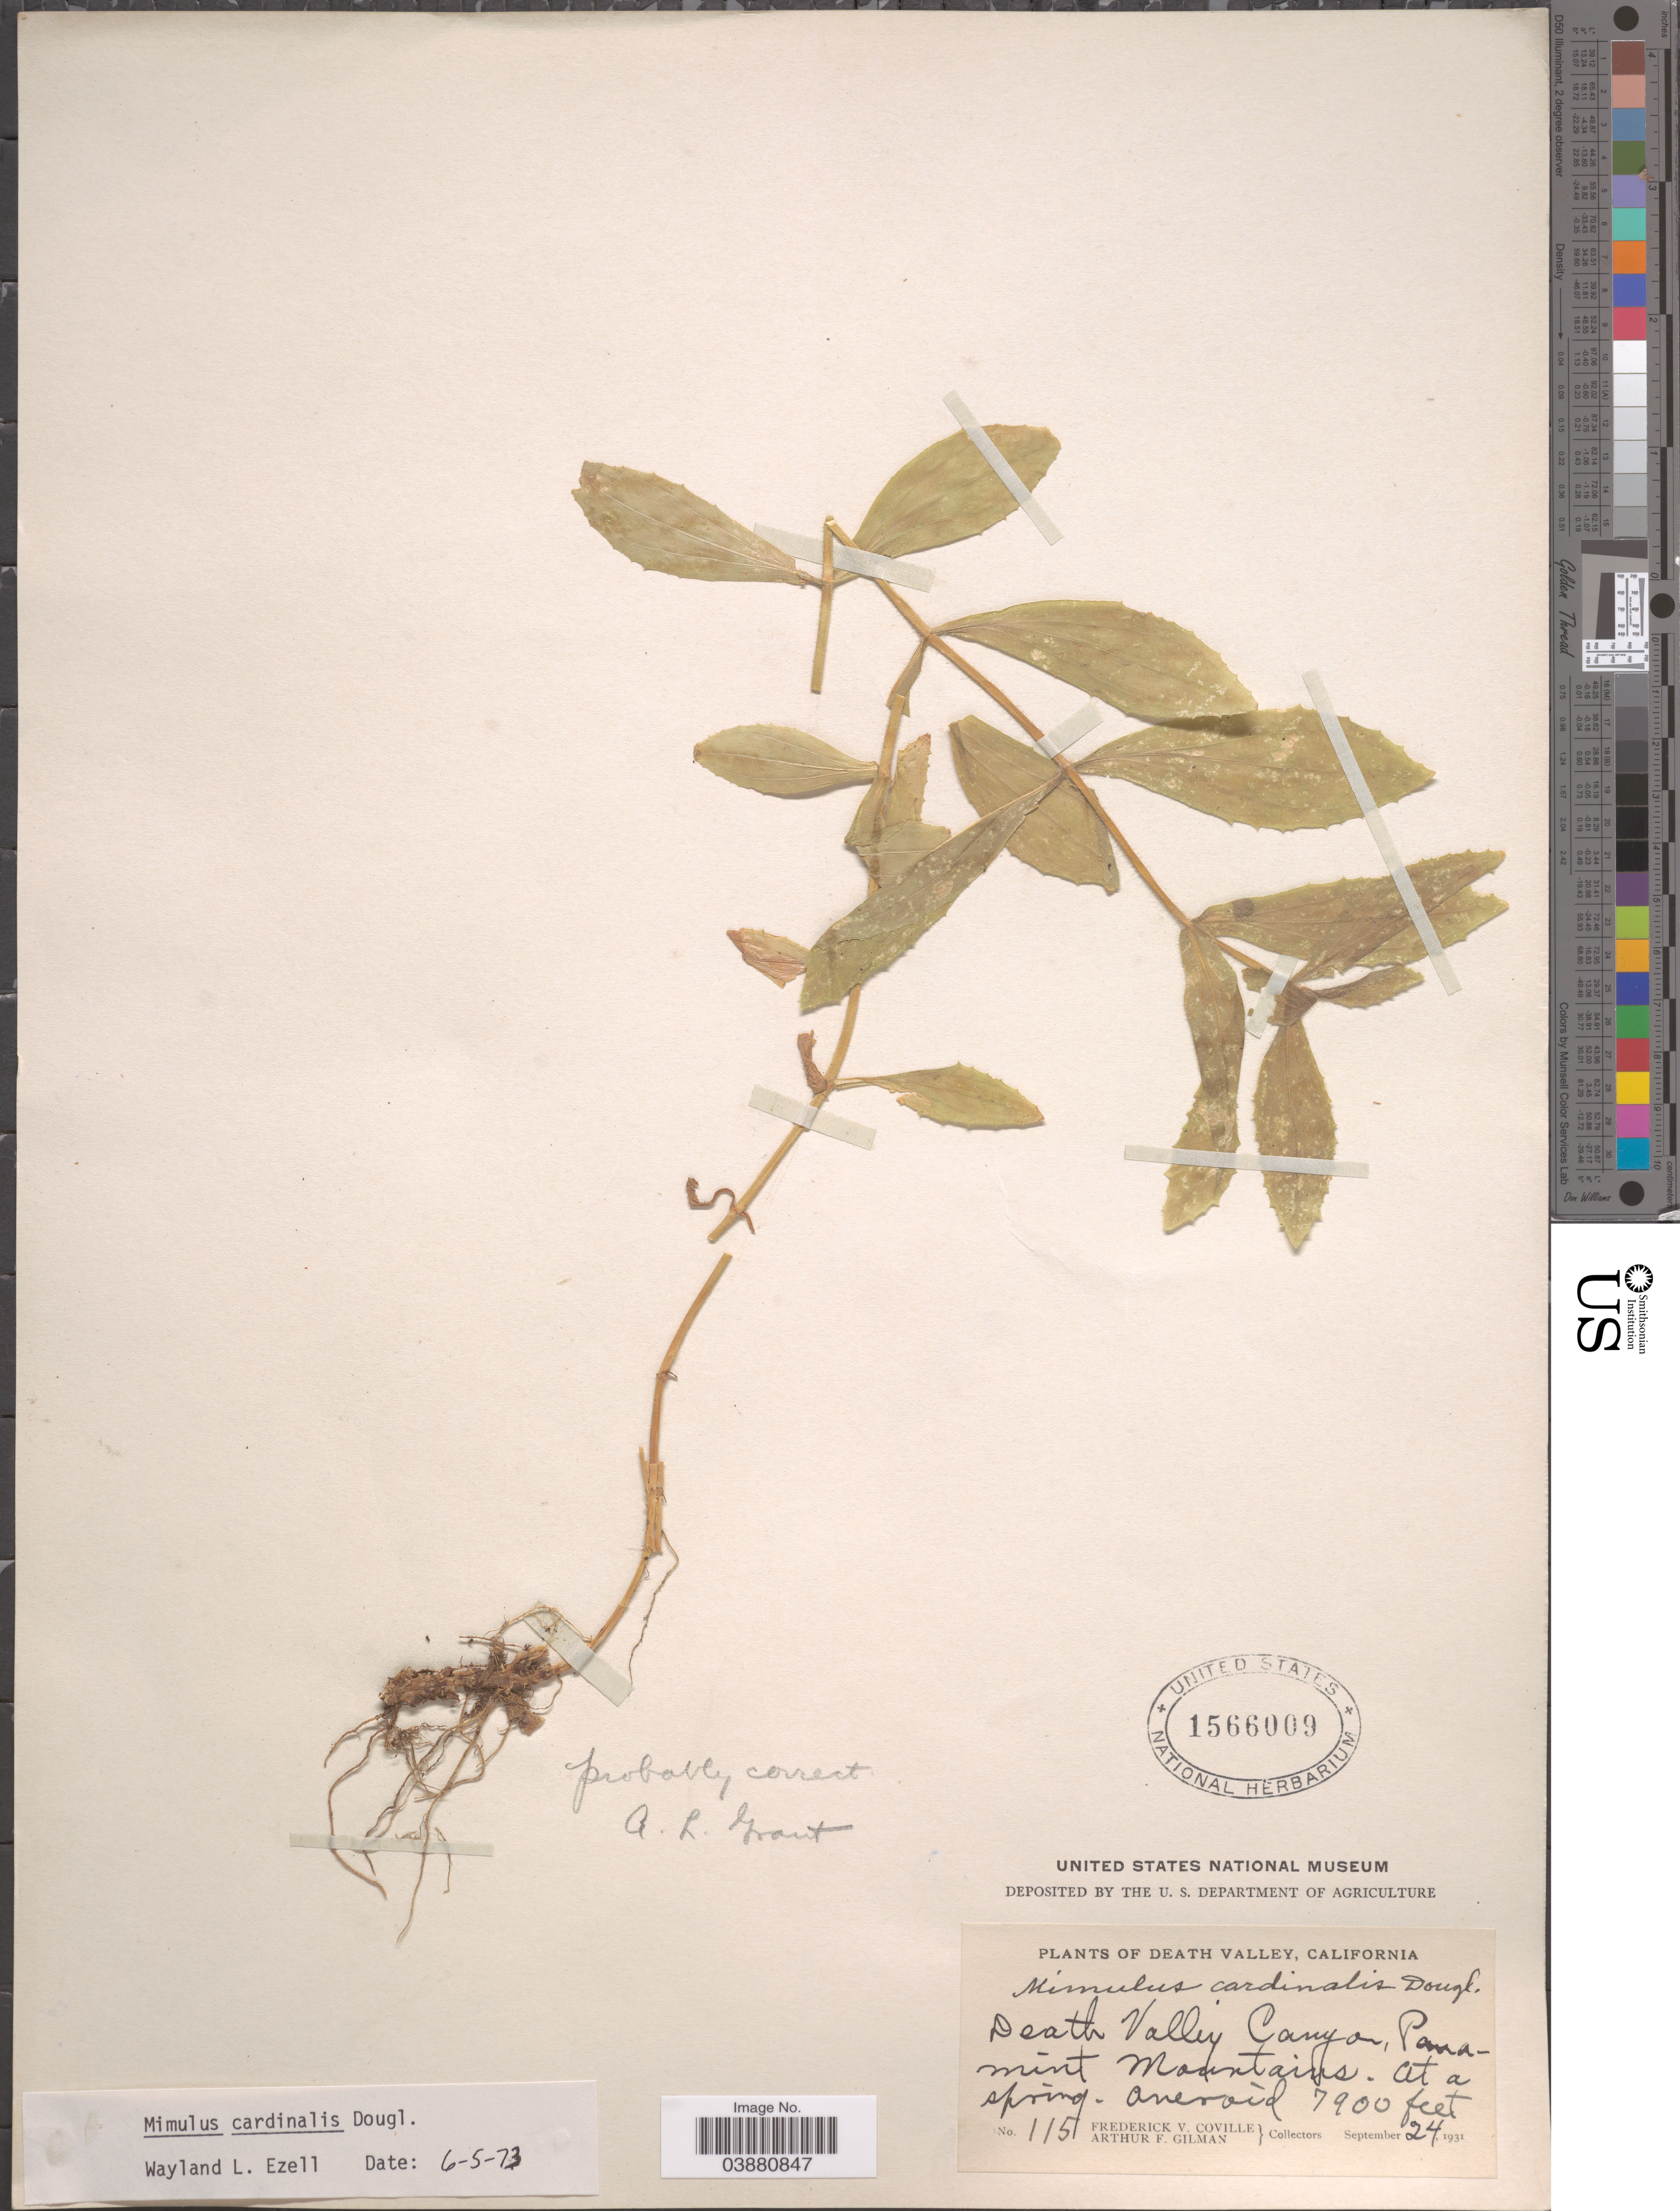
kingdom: Plantae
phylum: Tracheophyta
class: Magnoliopsida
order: Lamiales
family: Phrymaceae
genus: Mimulus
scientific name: Mimulus cardinalis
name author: Douglas ex Benth.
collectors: F. V. Coville & A. Gilman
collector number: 115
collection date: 1931-09-24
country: United States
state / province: California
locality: Death Valley. Death Valley Canyon, Panamint Mountains. At a spring.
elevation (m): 2408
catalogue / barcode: US 1566009